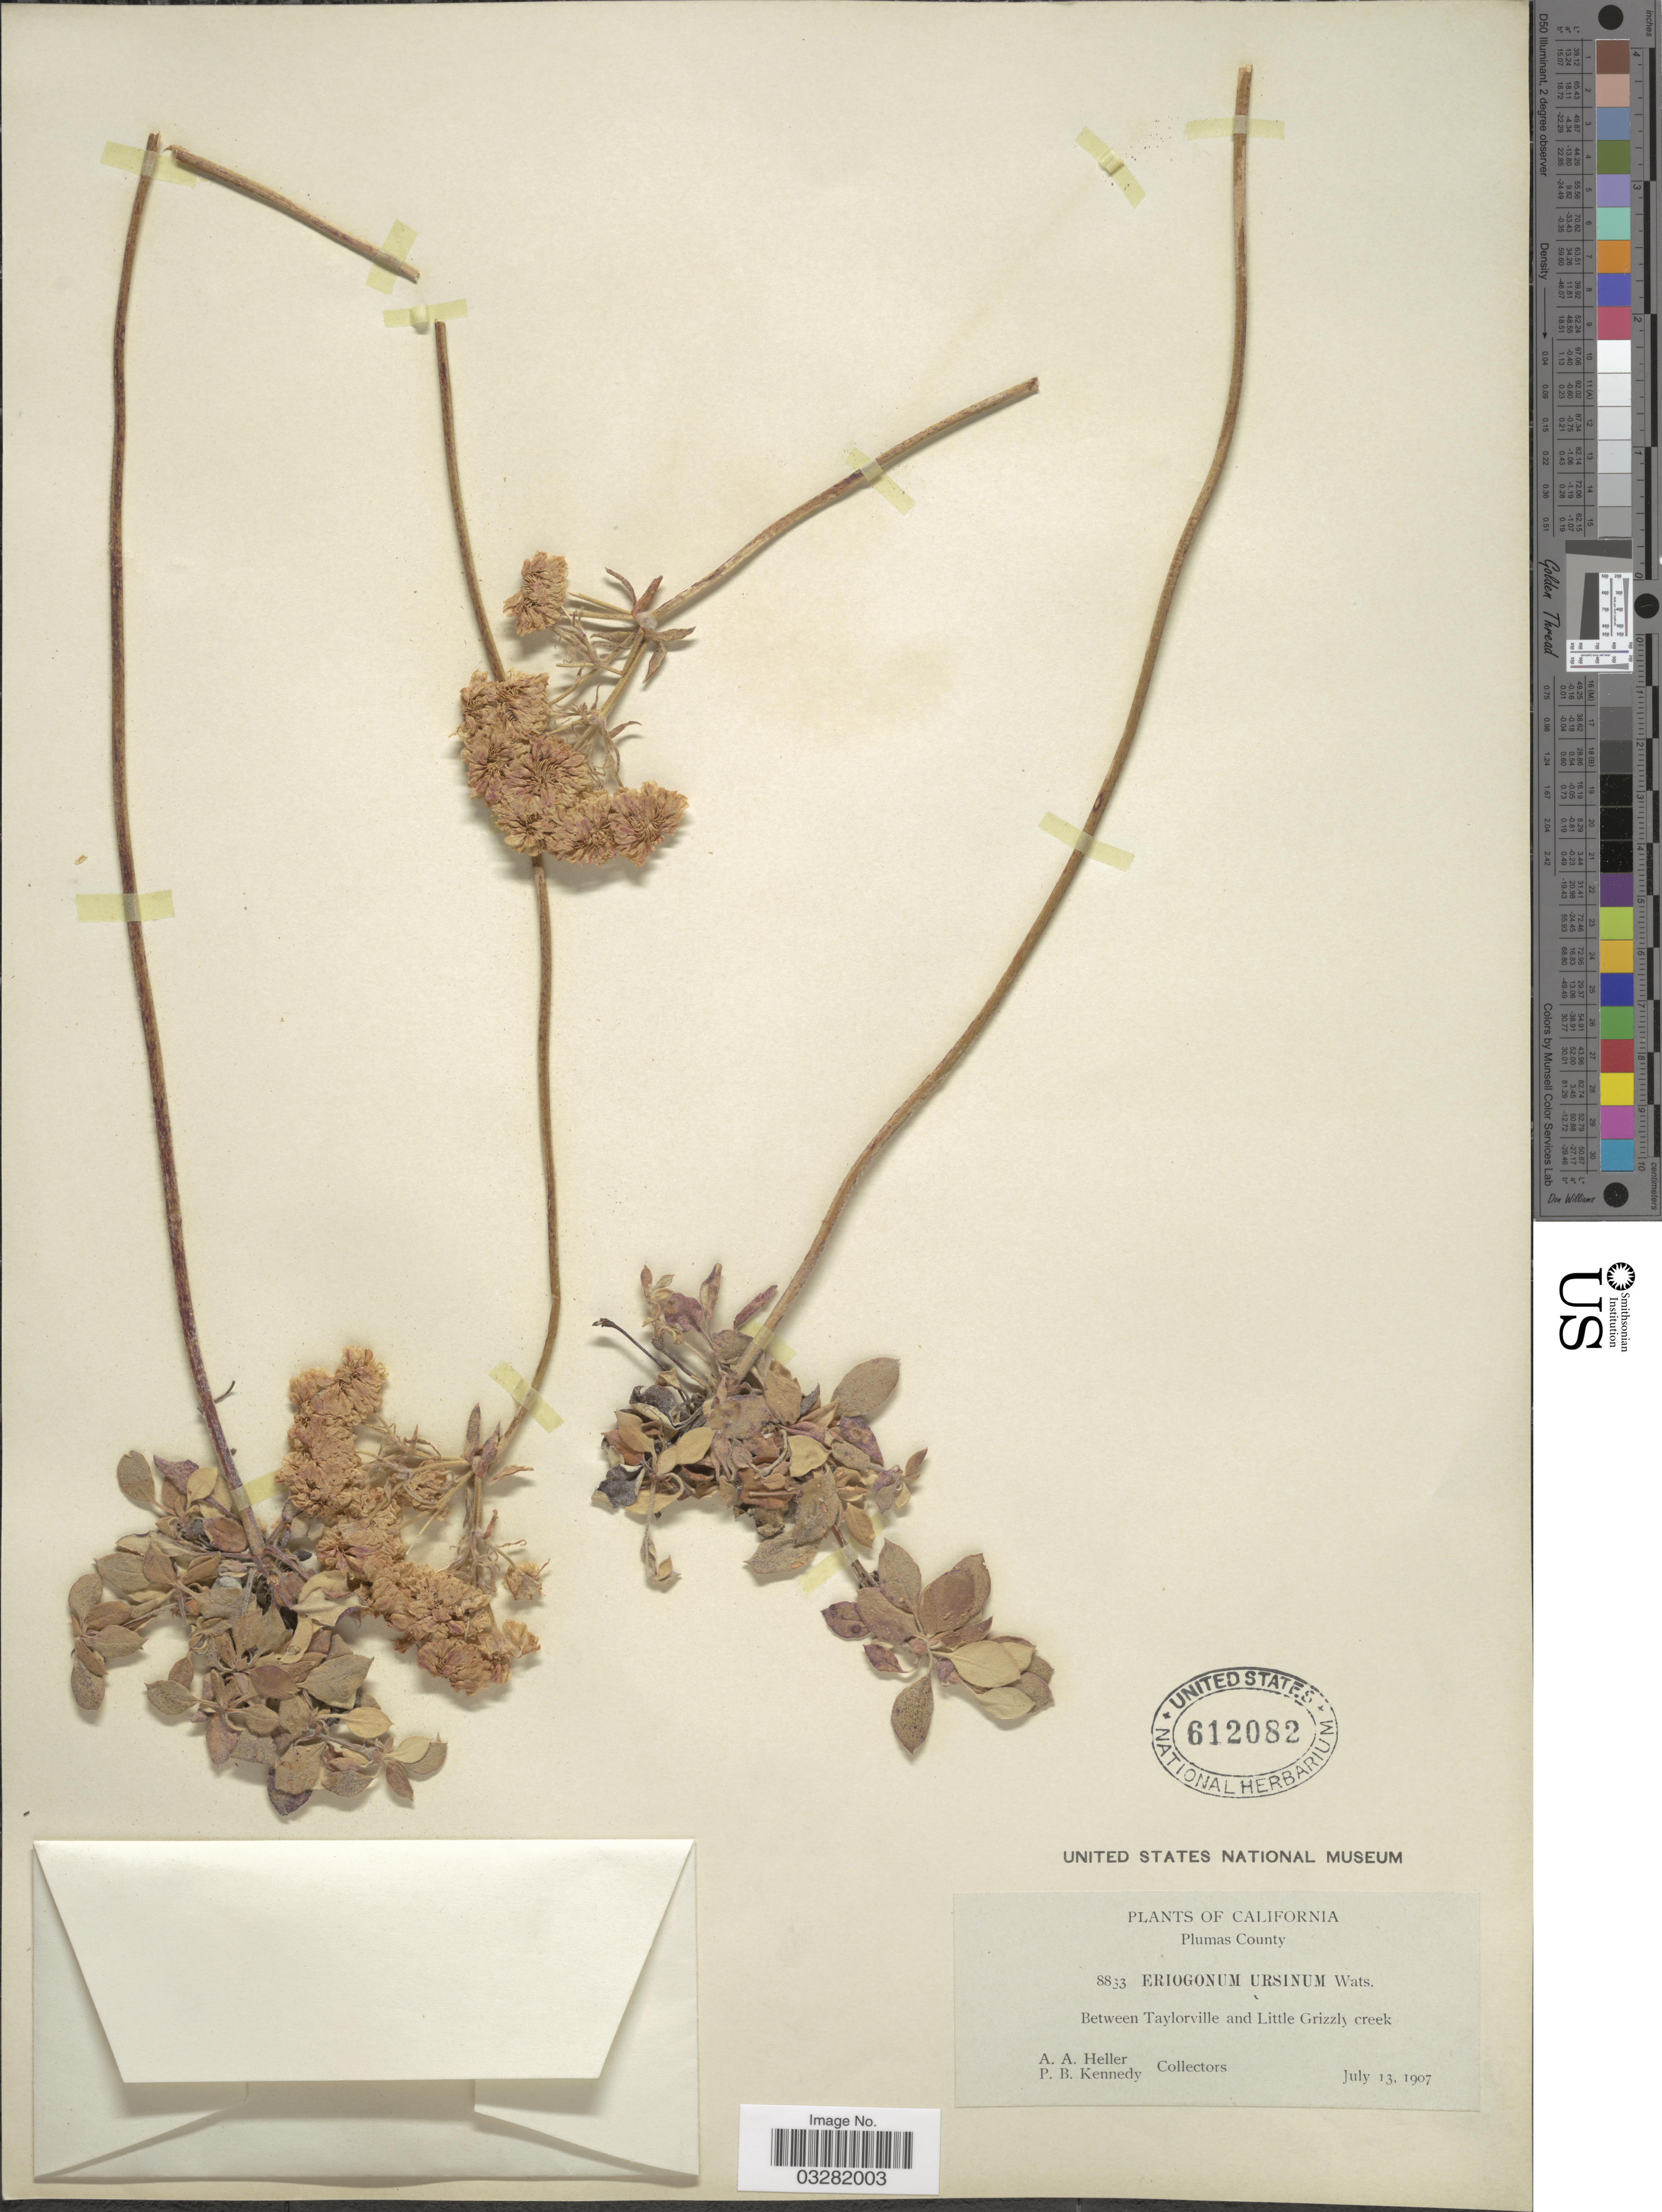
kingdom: Plantae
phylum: Tracheophyta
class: Magnoliopsida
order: Caryophyllales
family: Polygonaceae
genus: Eriogonum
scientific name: Eriogonum ursinum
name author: S. Watson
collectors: A. A. Heller & P. B. Kennedy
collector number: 8833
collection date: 1907-07-13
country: United States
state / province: California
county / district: Plumas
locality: Plumas County. Between Taylorville and Little Grizzly creek.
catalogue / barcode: US 612082